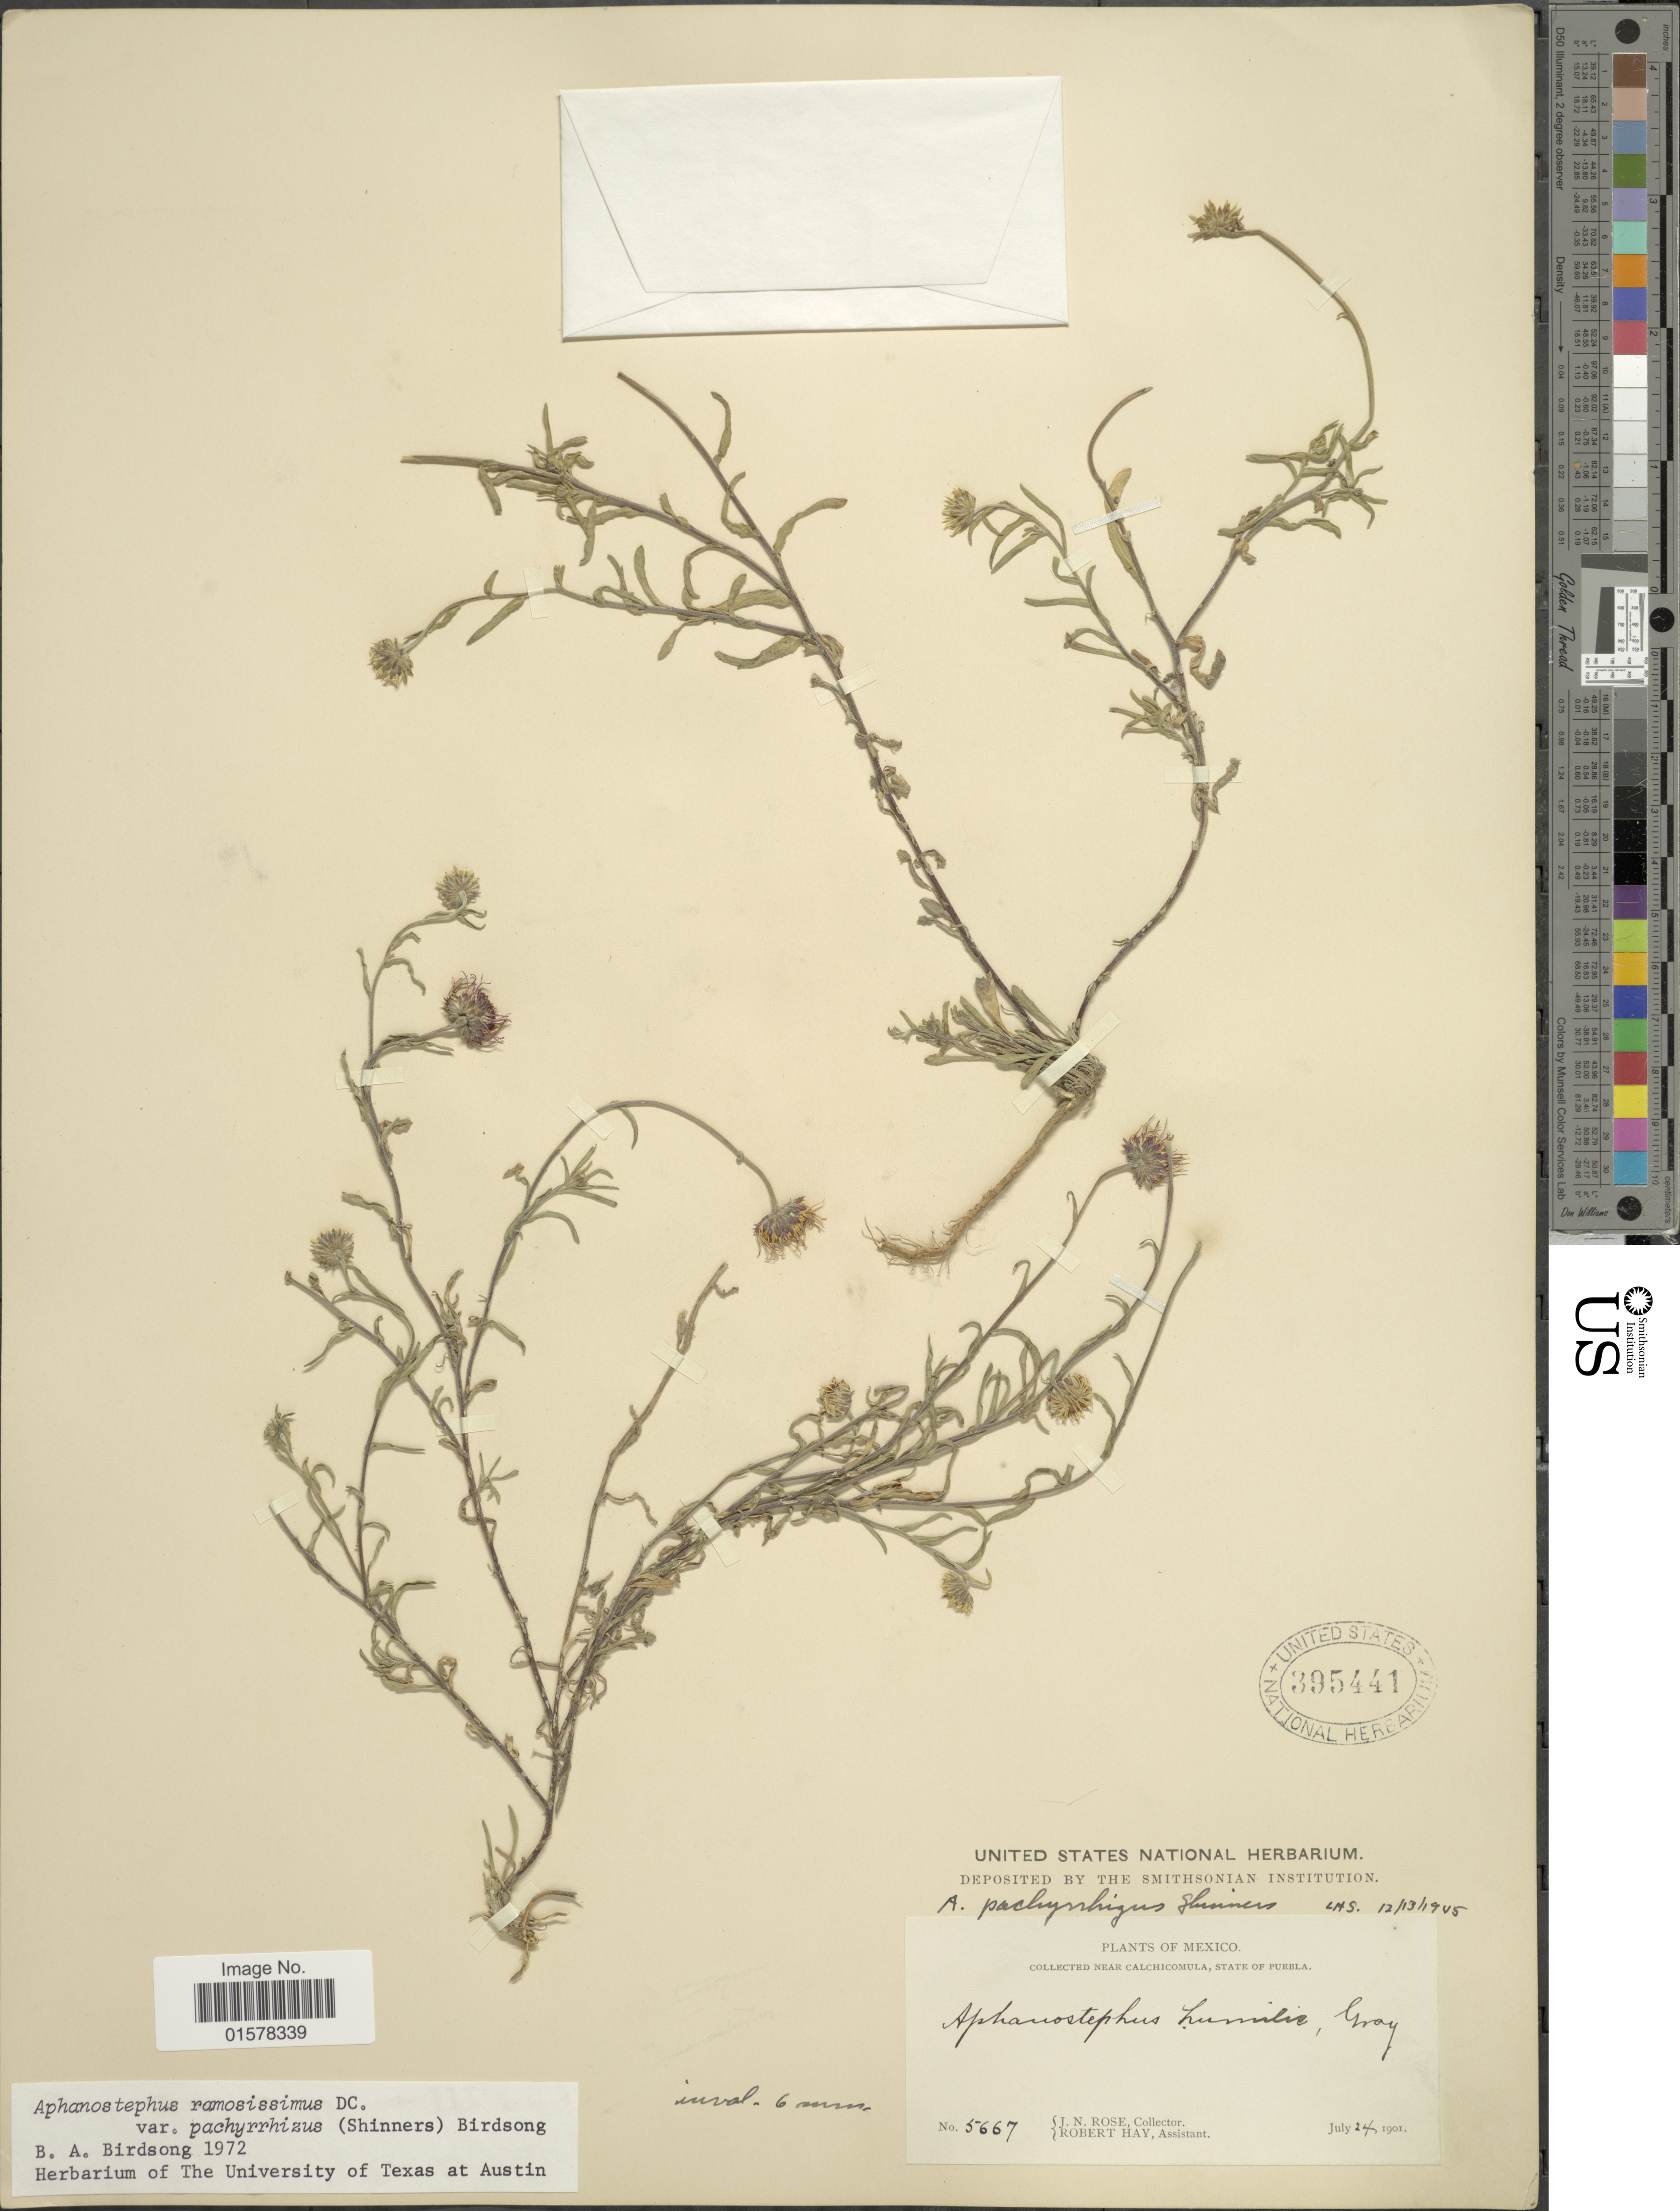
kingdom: Plantae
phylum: Tracheophyta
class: Magnoliopsida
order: Asterales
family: Asteraceae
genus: Aphanostephus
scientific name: Aphanostephus ramosissimus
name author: DC.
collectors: J. N. Rose & R. H. Hay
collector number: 5667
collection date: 1901-07-24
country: Mexico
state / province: Puebla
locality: Mexico. Calchicomula, State of Puebla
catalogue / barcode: US 395441